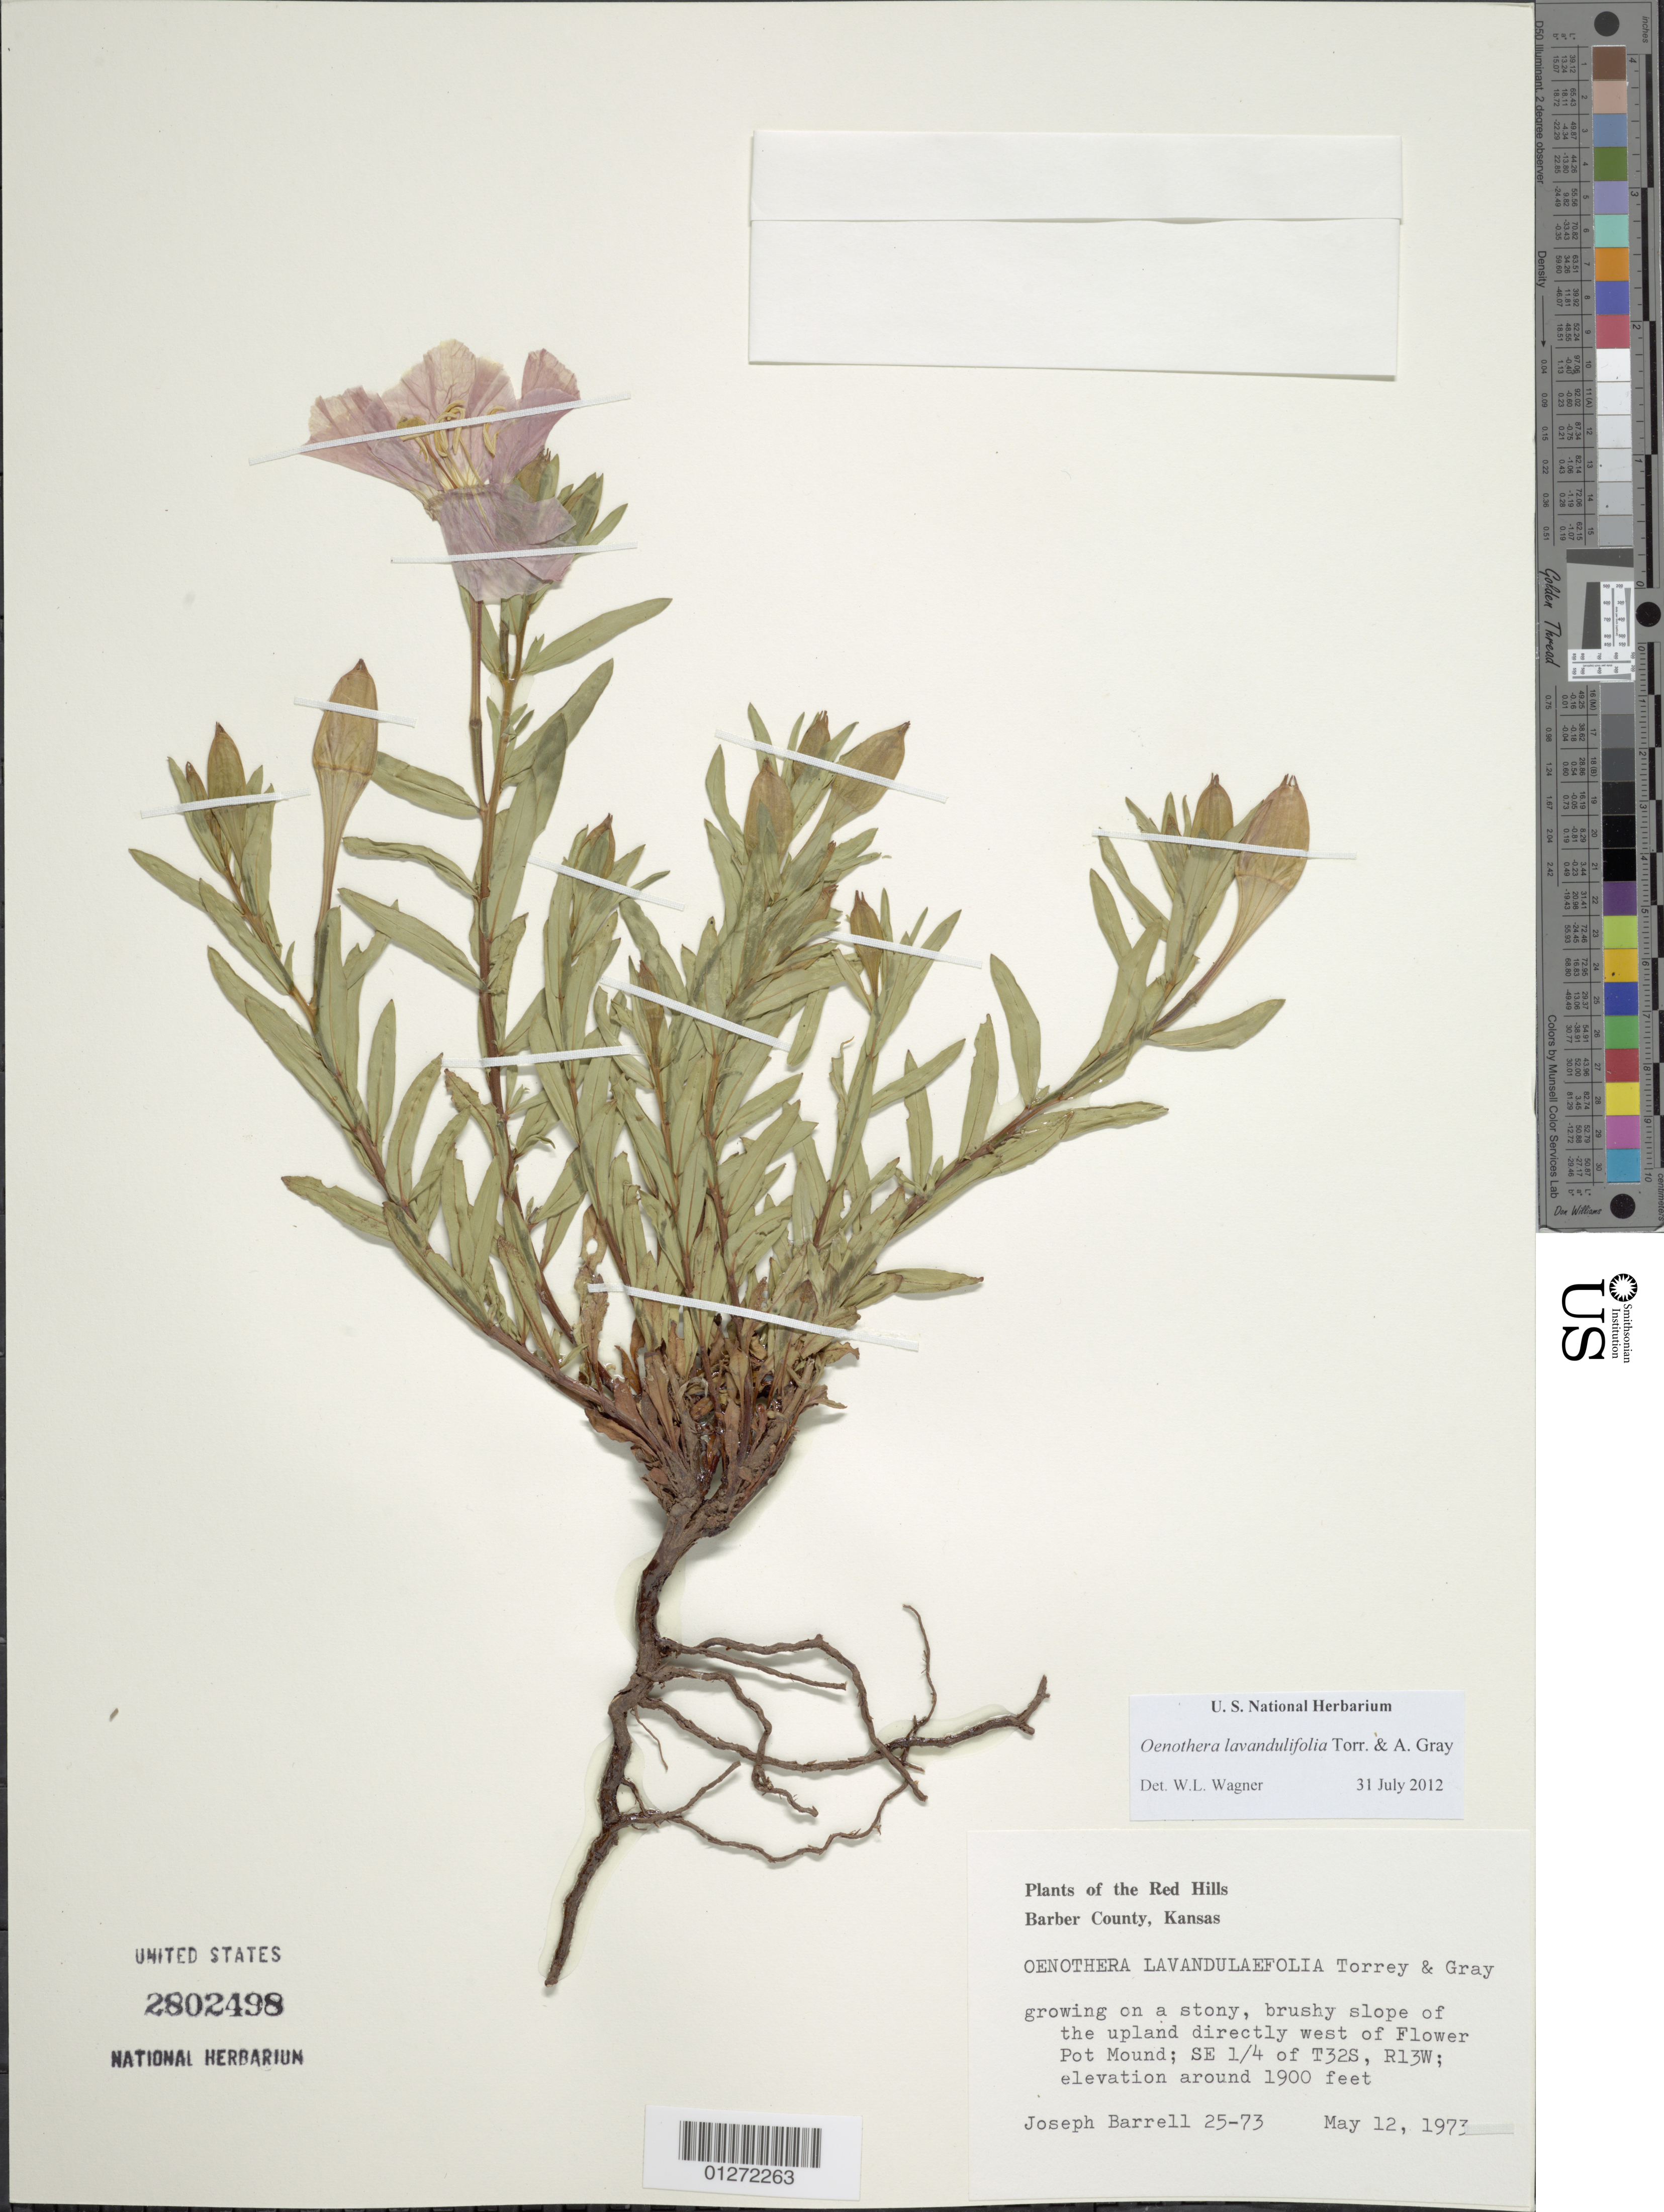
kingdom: Plantae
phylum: Tracheophyta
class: Magnoliopsida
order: Myrtales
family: Onagraceae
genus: Oenothera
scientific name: Oenothera lavandulifolia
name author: Torr. & A. Gray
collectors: J. Barrell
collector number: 25-73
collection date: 1973-05-12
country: United States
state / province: Kansas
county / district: Barber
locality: W of Flower Pot Mound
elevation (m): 579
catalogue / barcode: US 2802498